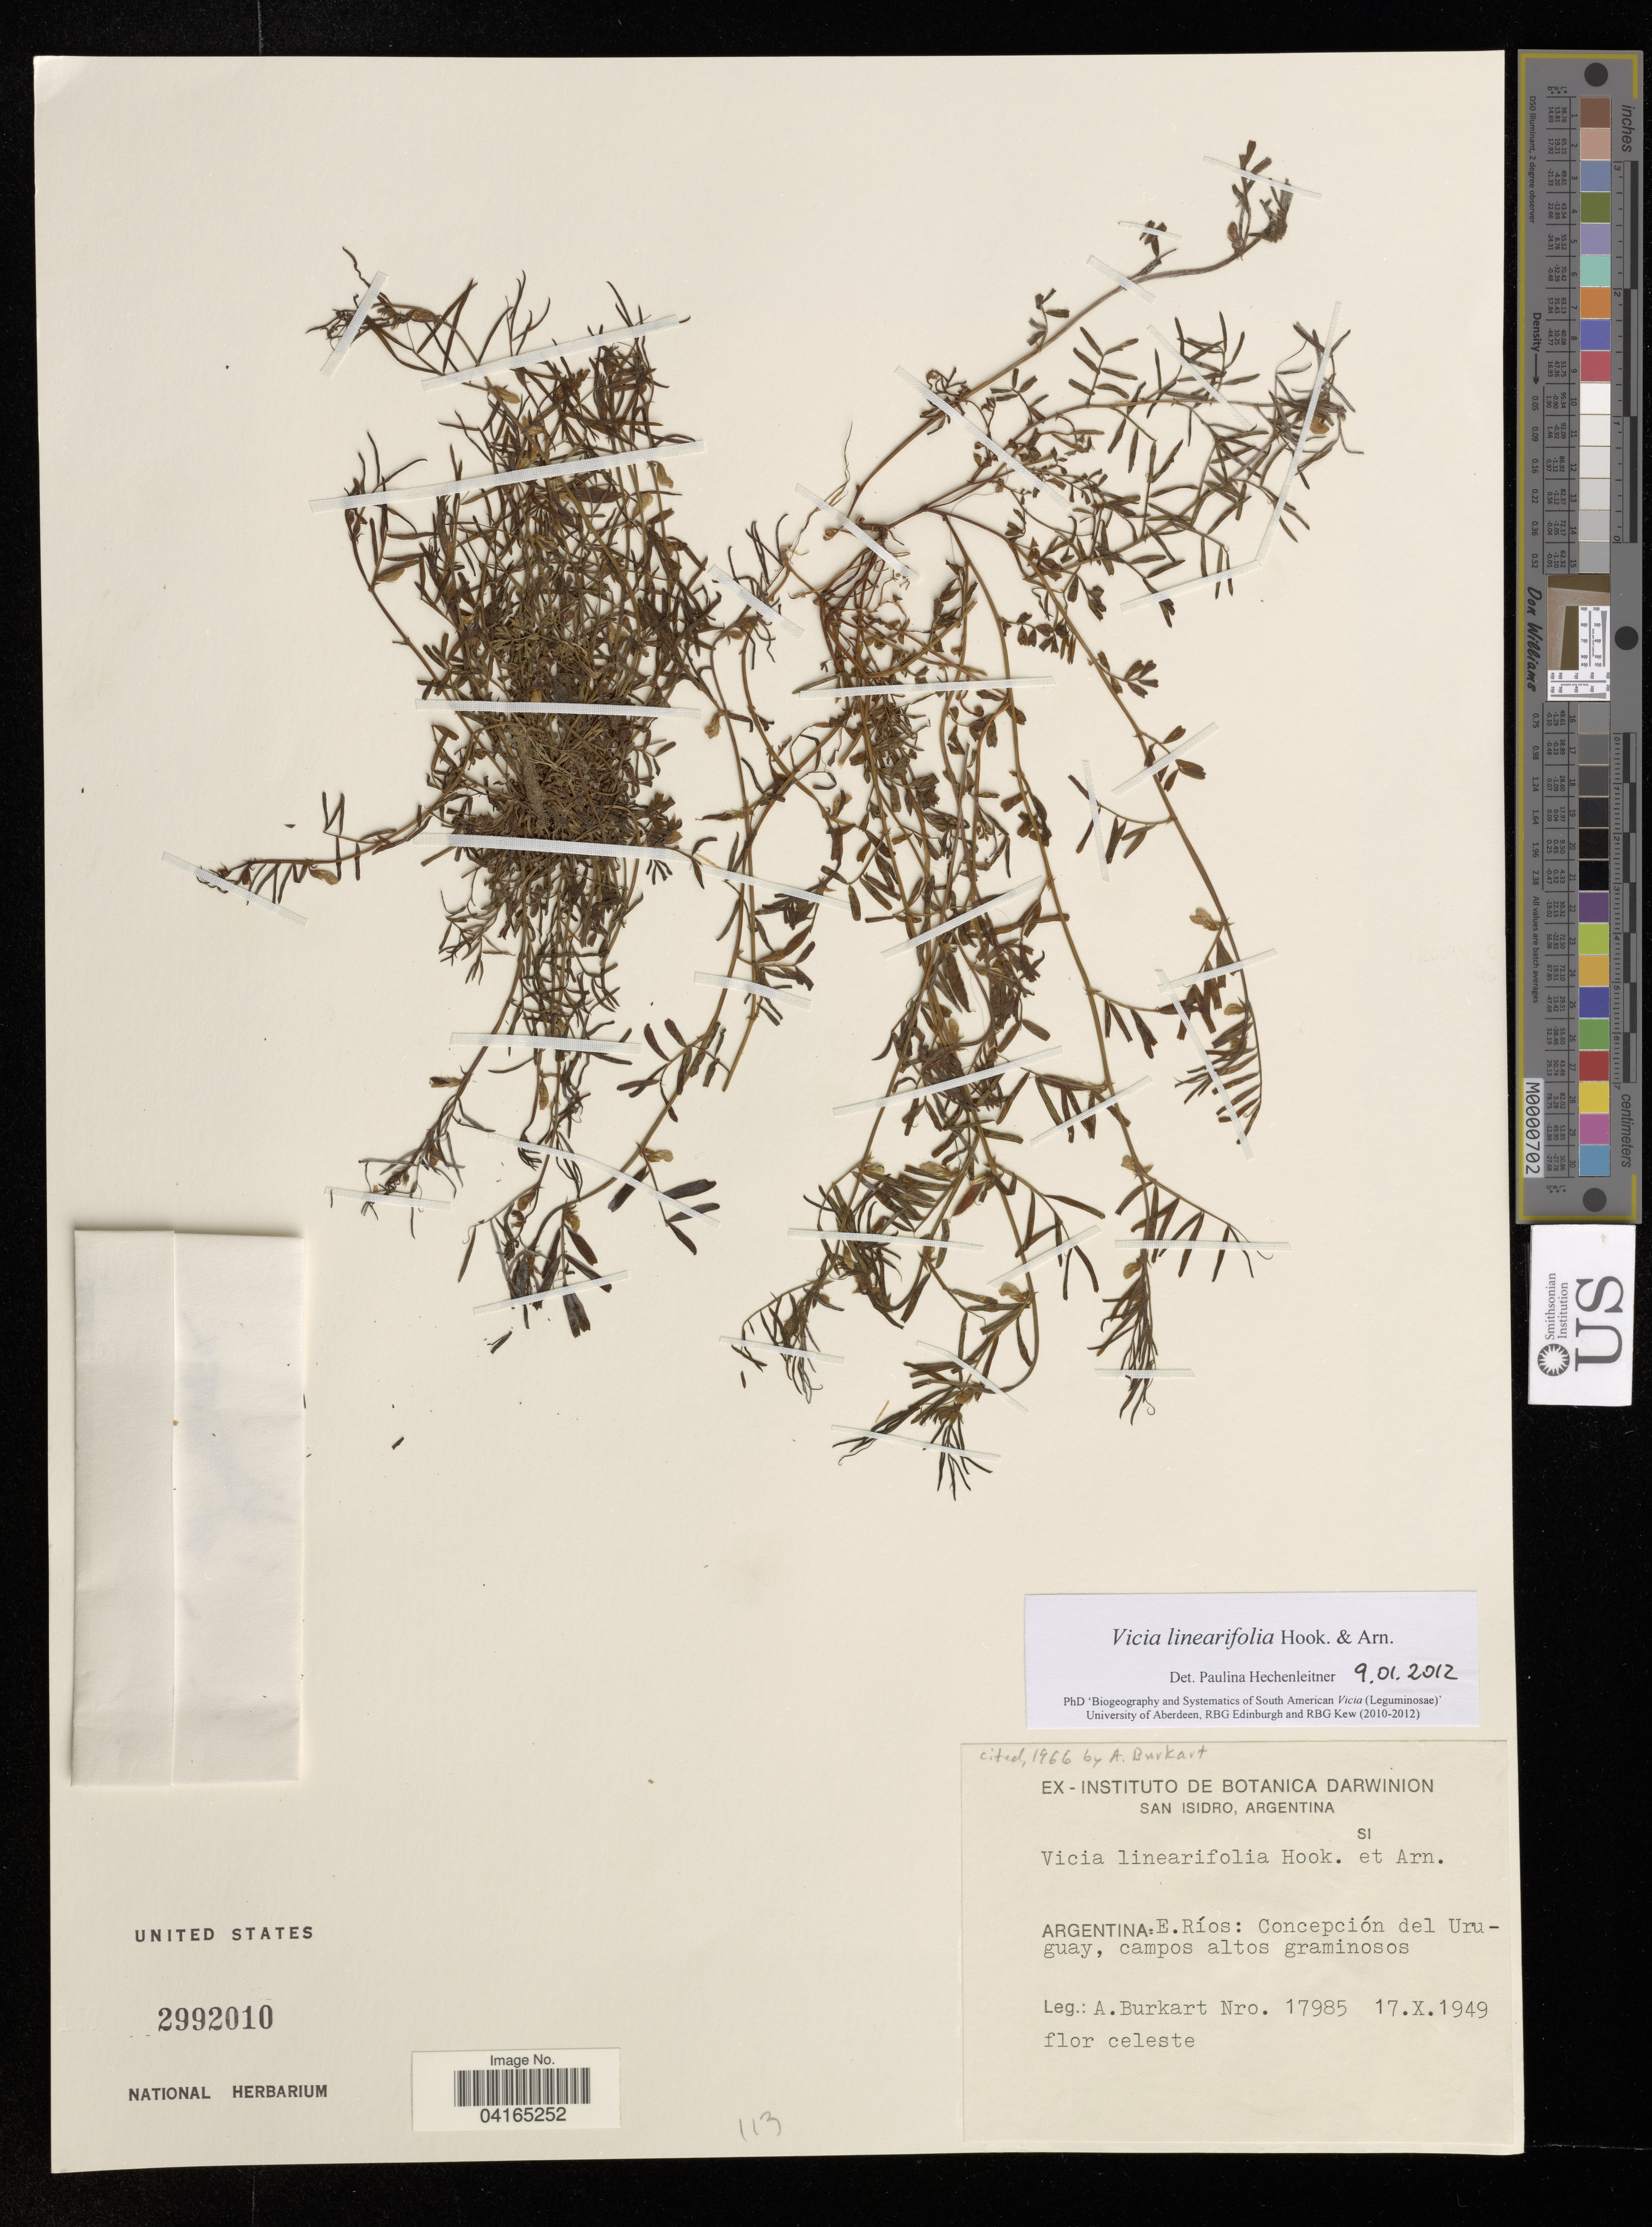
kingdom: Plantae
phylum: Tracheophyta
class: Magnoliopsida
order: Fabales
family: Fabaceae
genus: Vicia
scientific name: Vicia linearifolia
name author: Hook. & Arn.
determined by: Hechenleitner, Paulina, RBG Edinburgh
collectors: A. E. Burkart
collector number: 17985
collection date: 1949-10-17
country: Argentina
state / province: Entre Rios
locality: San Isidro. Concepción del Uruguay, campos altos graminosos.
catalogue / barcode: US 2992010